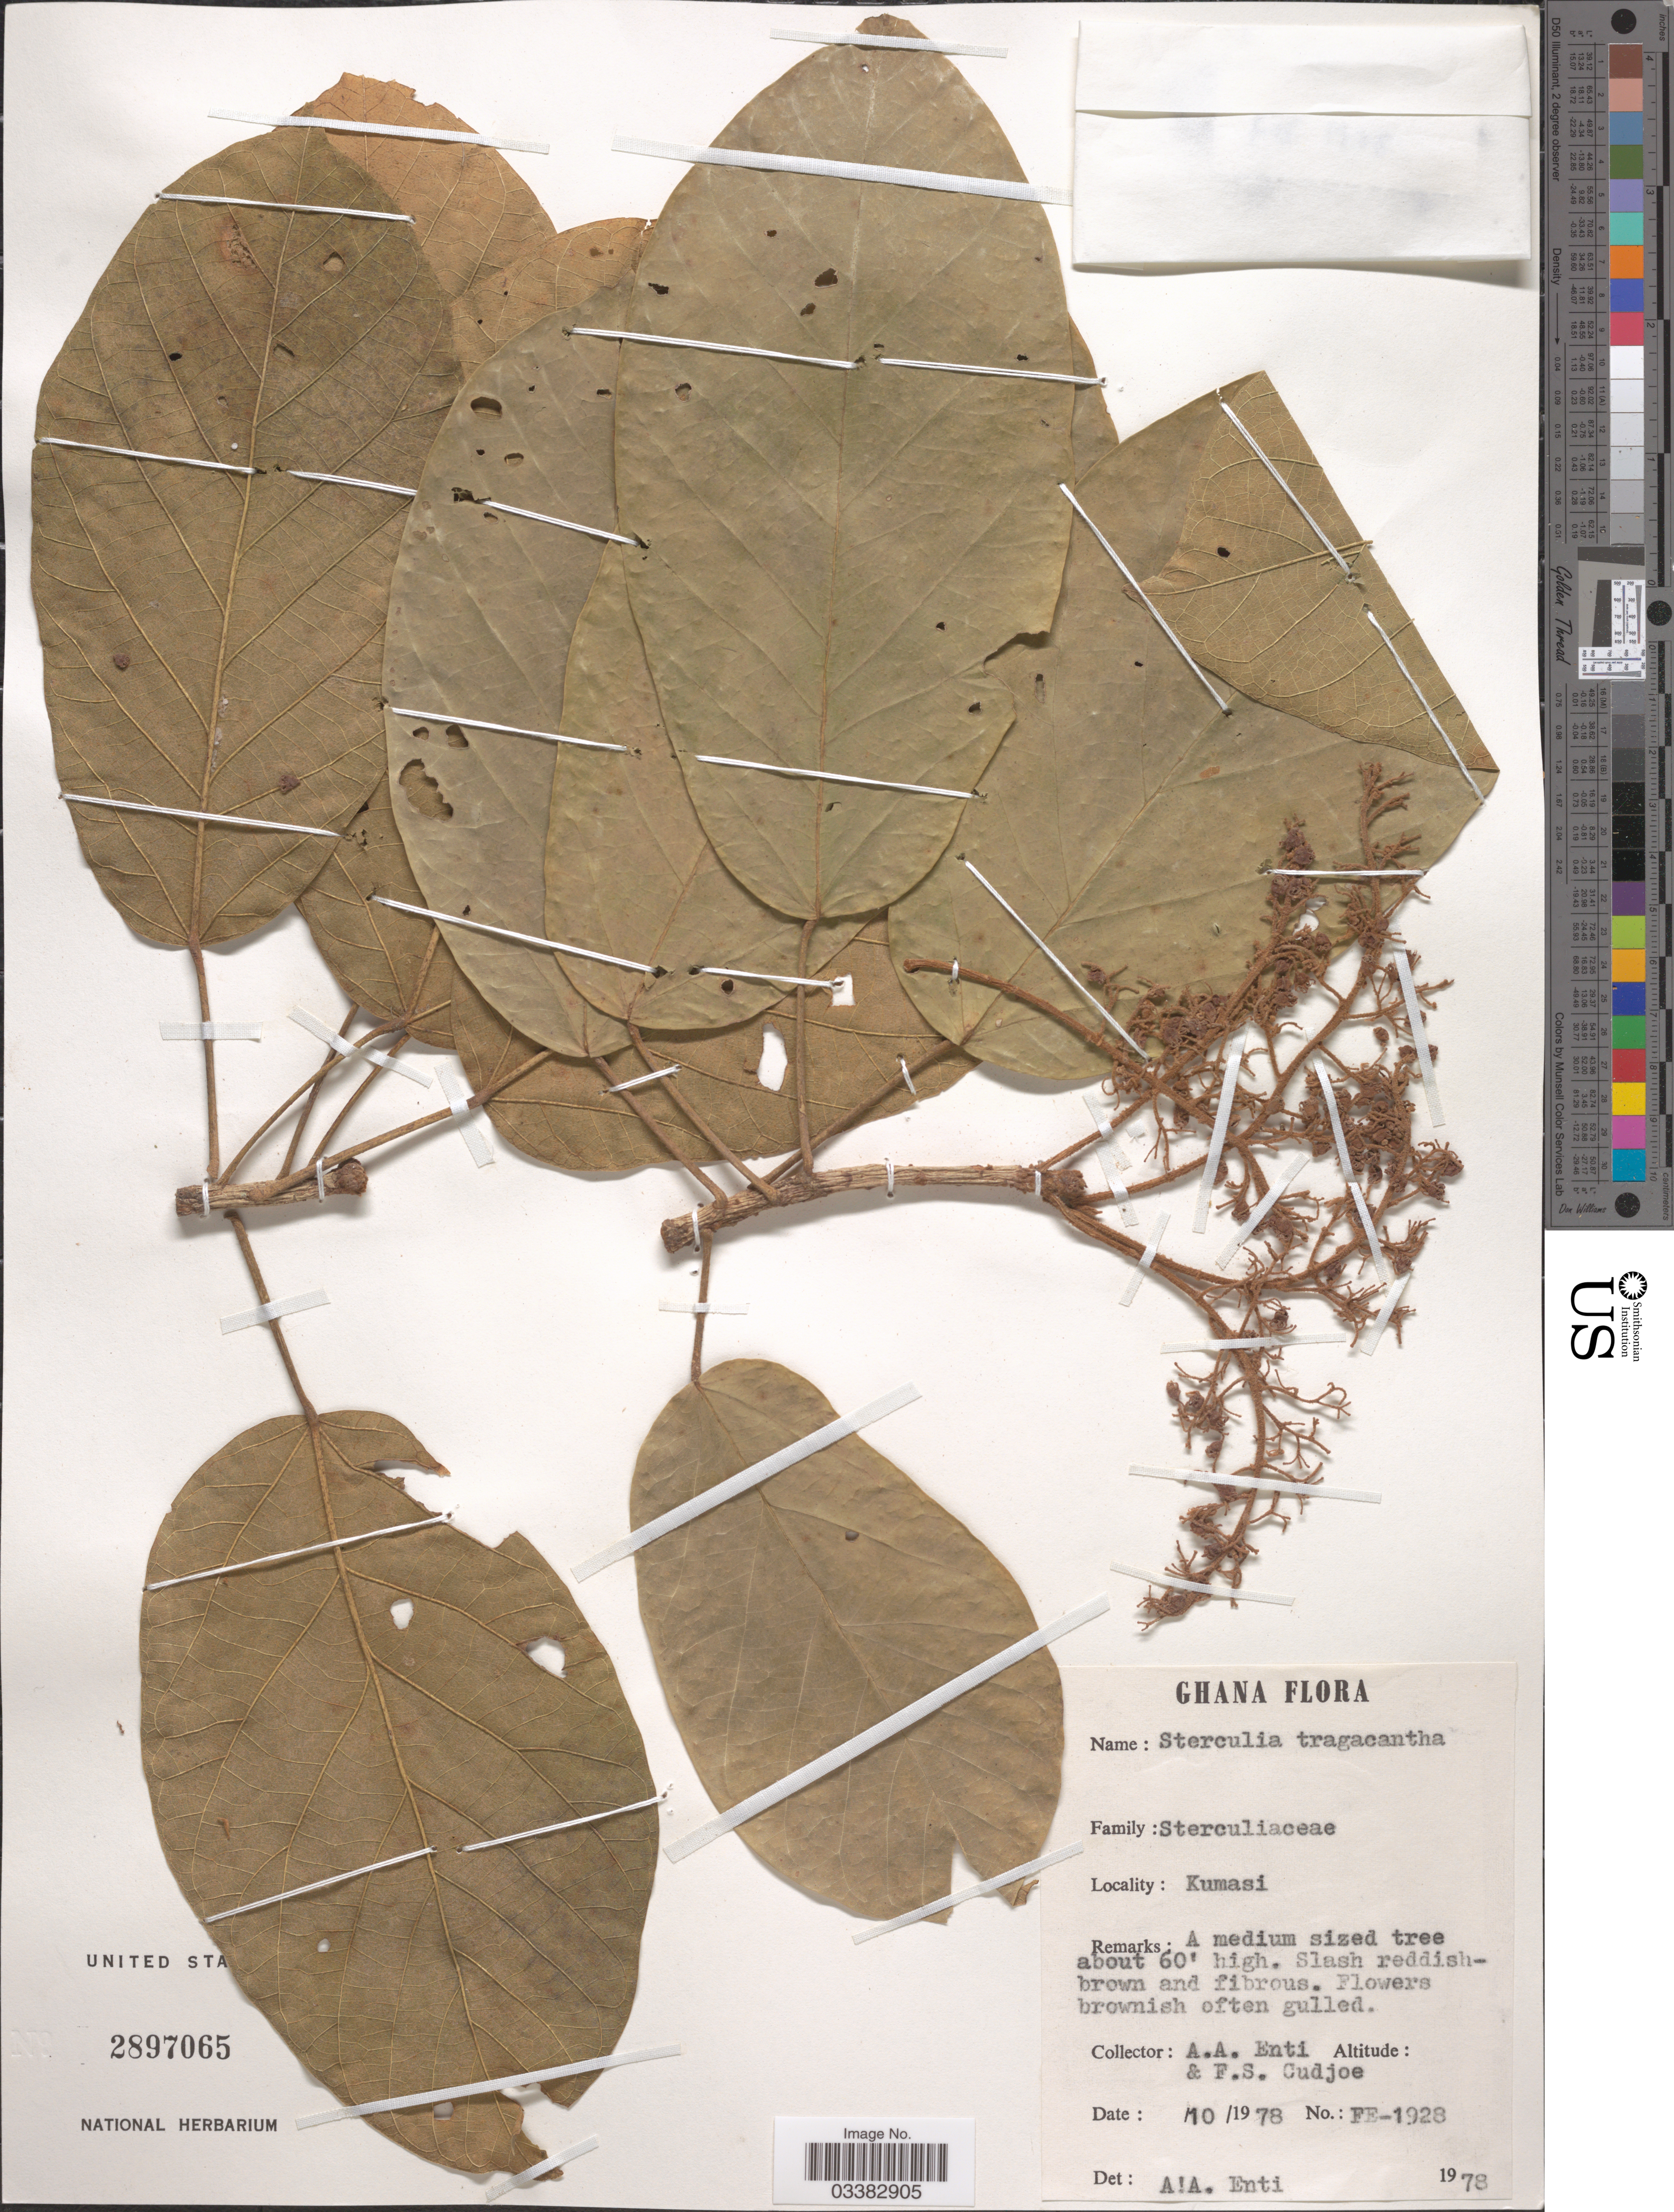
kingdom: Plantae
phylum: Tracheophyta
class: Magnoliopsida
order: Malvales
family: Malvaceae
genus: Sterculia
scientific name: Sterculia tragacantha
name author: Lindl.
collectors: A. Enti & F. Cudjoe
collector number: FE-1928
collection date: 1978-10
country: Ghana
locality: Kumasi.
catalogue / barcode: US 2897065